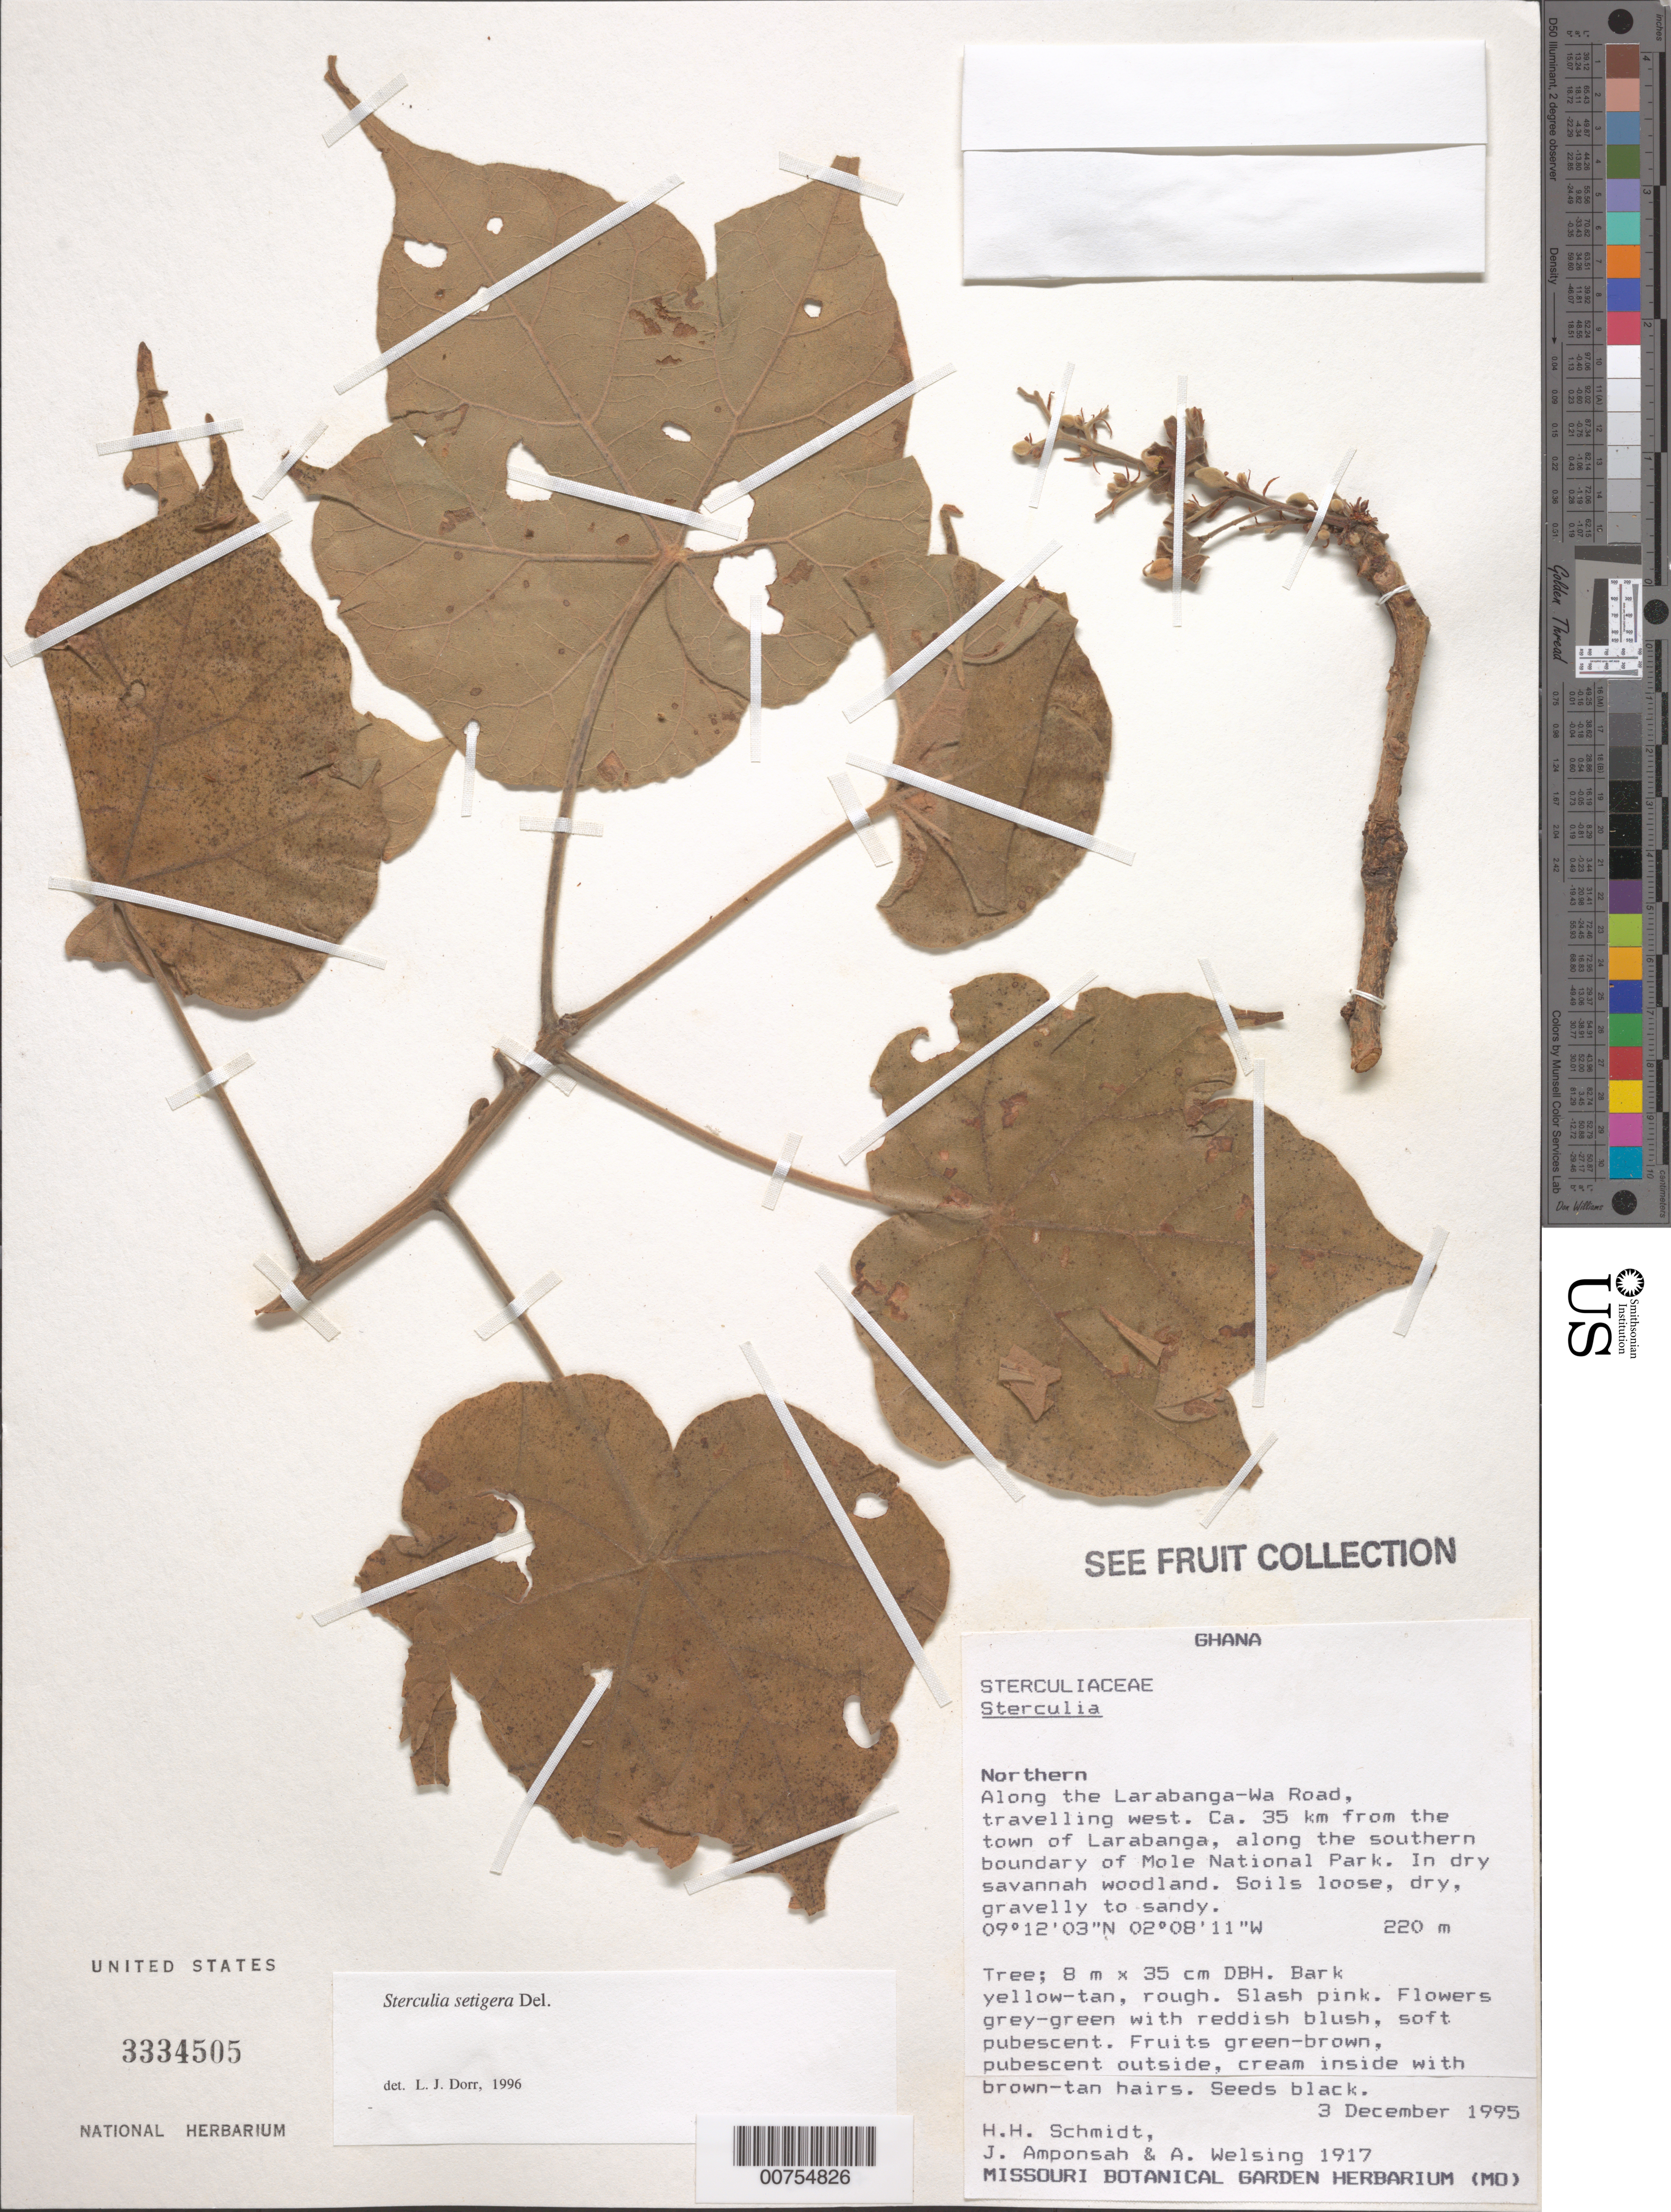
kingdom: Plantae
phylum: Tracheophyta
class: Magnoliopsida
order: Malvales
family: Malvaceae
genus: Sterculia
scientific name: Sterculia setigera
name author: Delile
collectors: Schmidt, H. H. (Determiner), Stillman, E. (Determiner), J. Amponsah & A. Welsing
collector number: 1917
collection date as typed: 03 Dec 1995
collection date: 1995-12-03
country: Ghana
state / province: Northern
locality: Along the Larabanga-Wa Road, travelling W. Ca. 35 km from town of Larabanga, along southern boundary of Mole National Park.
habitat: Dry savannah wooland. Soils loose, dry, gravelly to sandy.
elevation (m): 220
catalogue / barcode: US 3334505